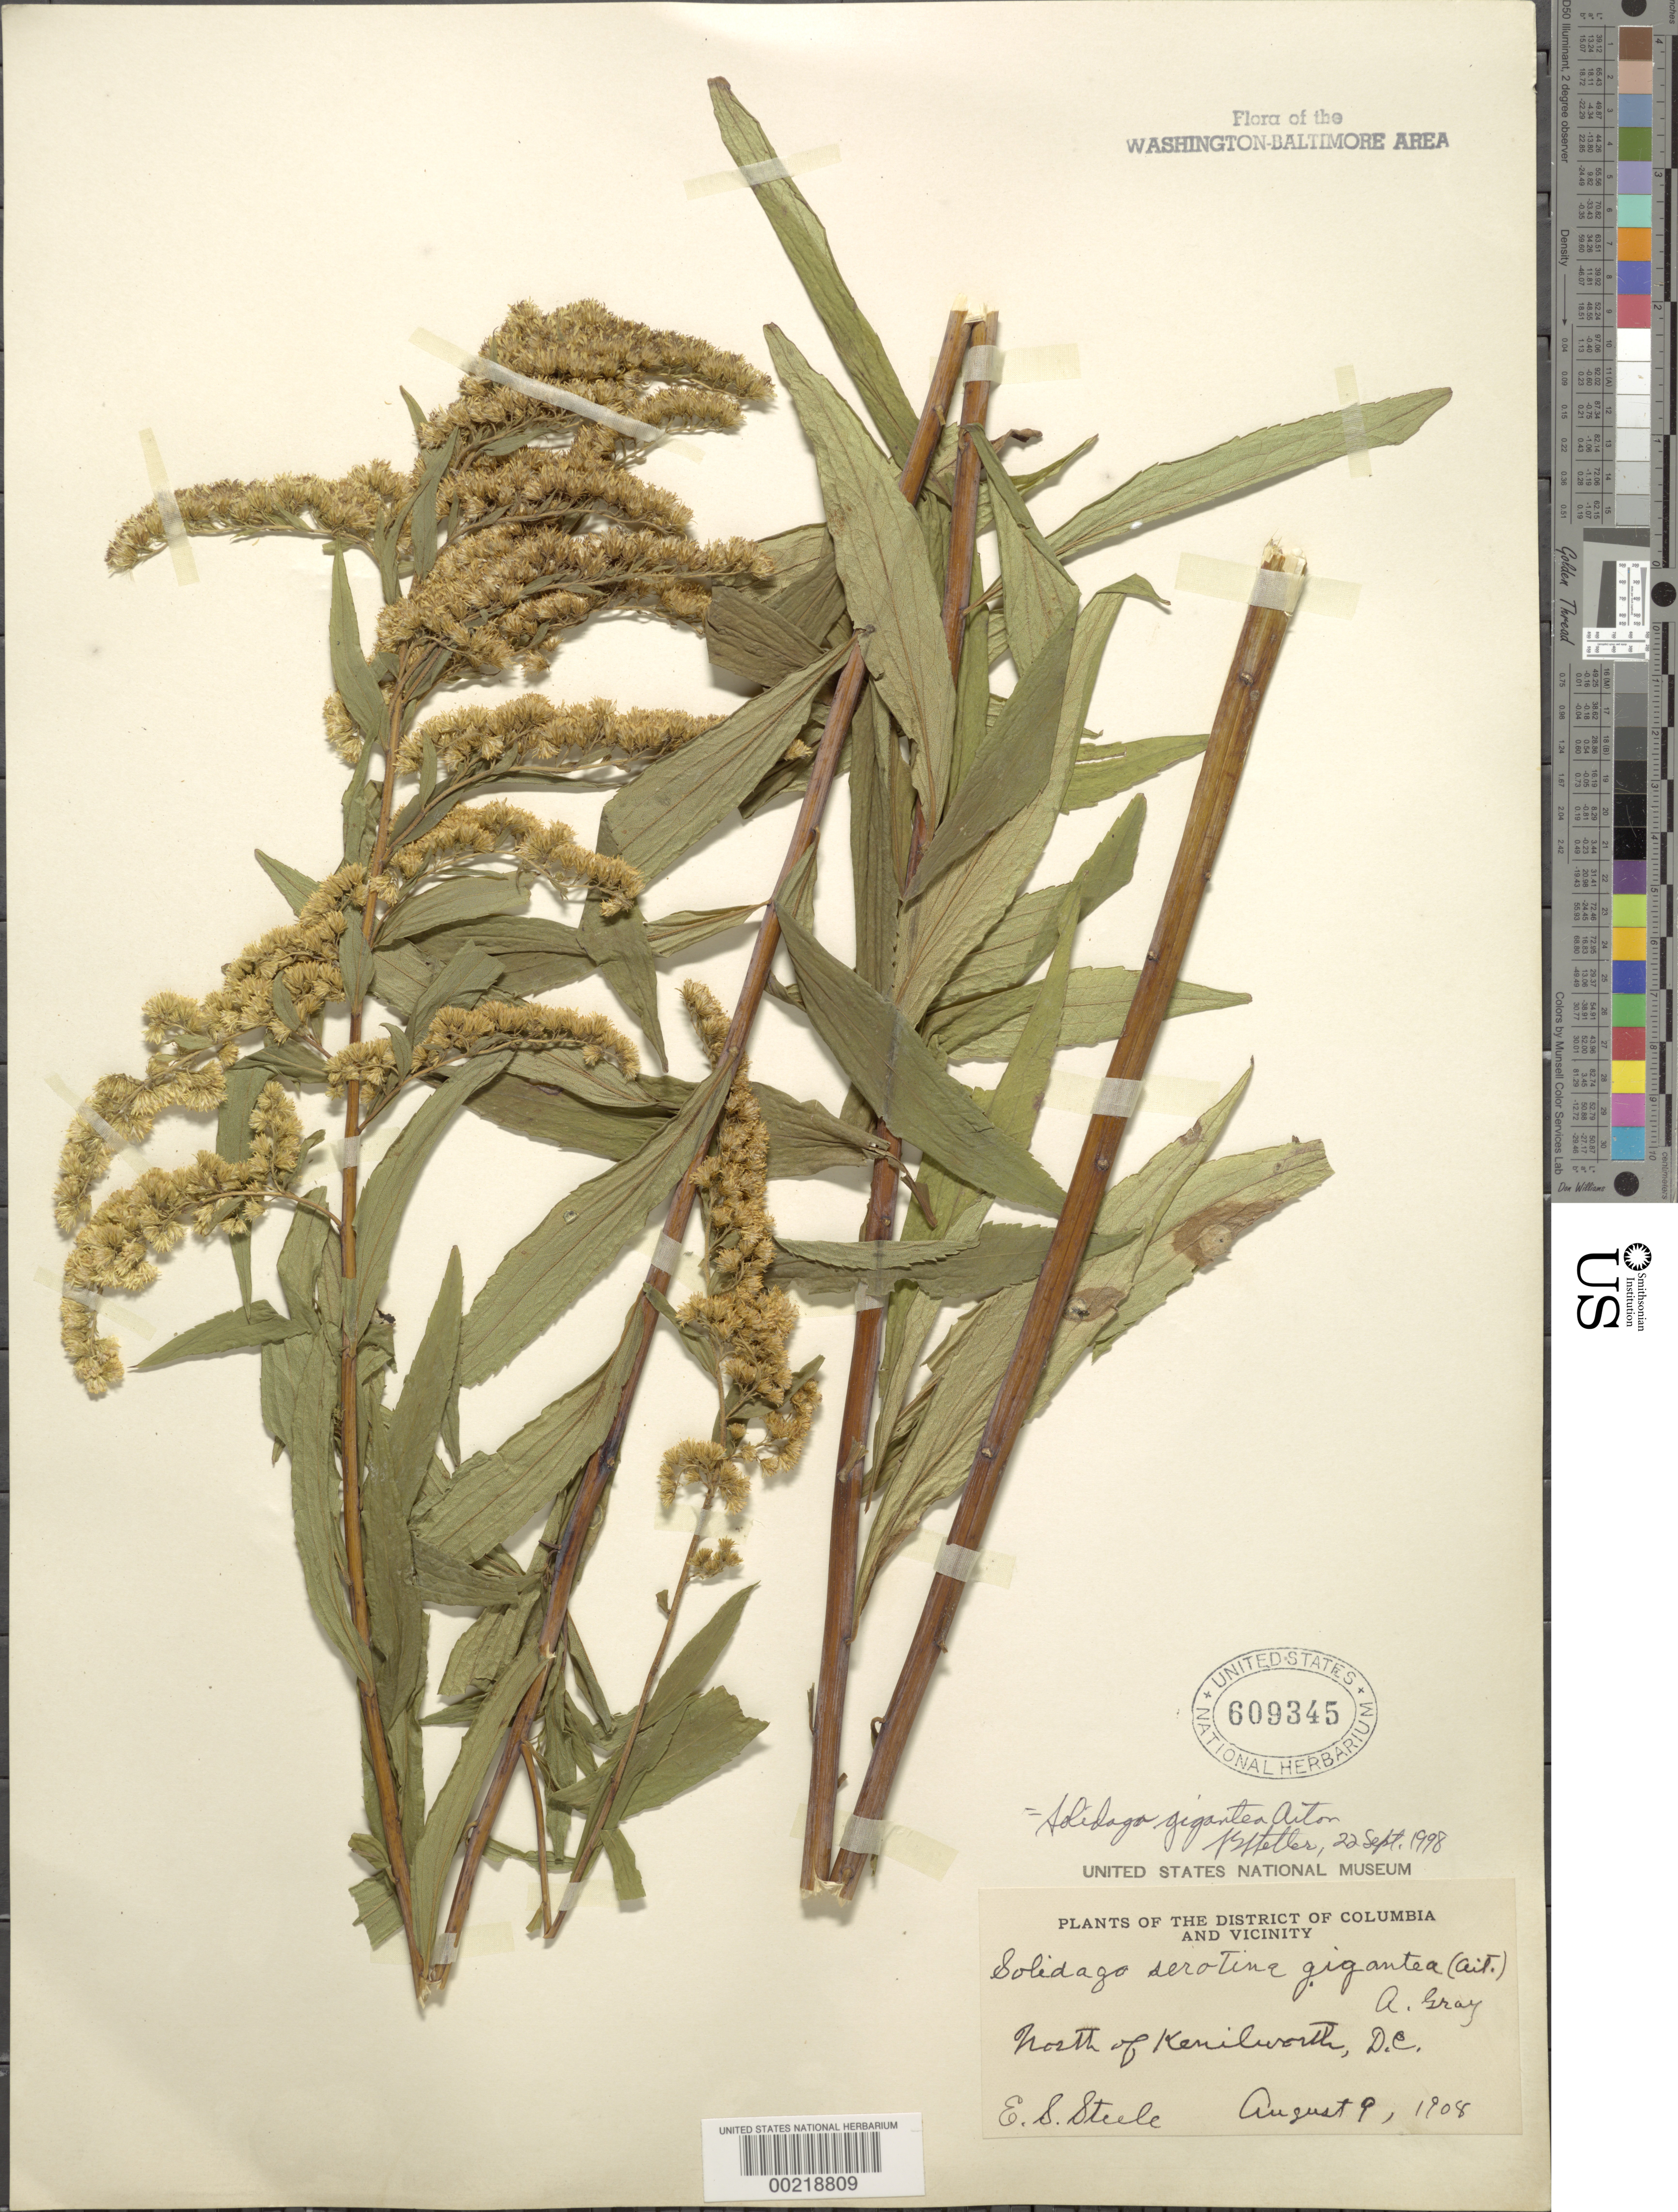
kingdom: Plantae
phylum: Tracheophyta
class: Magnoliopsida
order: Asterales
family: Asteraceae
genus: Solidago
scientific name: Solidago gigantea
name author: Aiton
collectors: E. Steele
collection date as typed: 09 Aug 1908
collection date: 1908-08-09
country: United States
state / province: District of Columbia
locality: North of Kenilworth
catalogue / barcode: US 609345